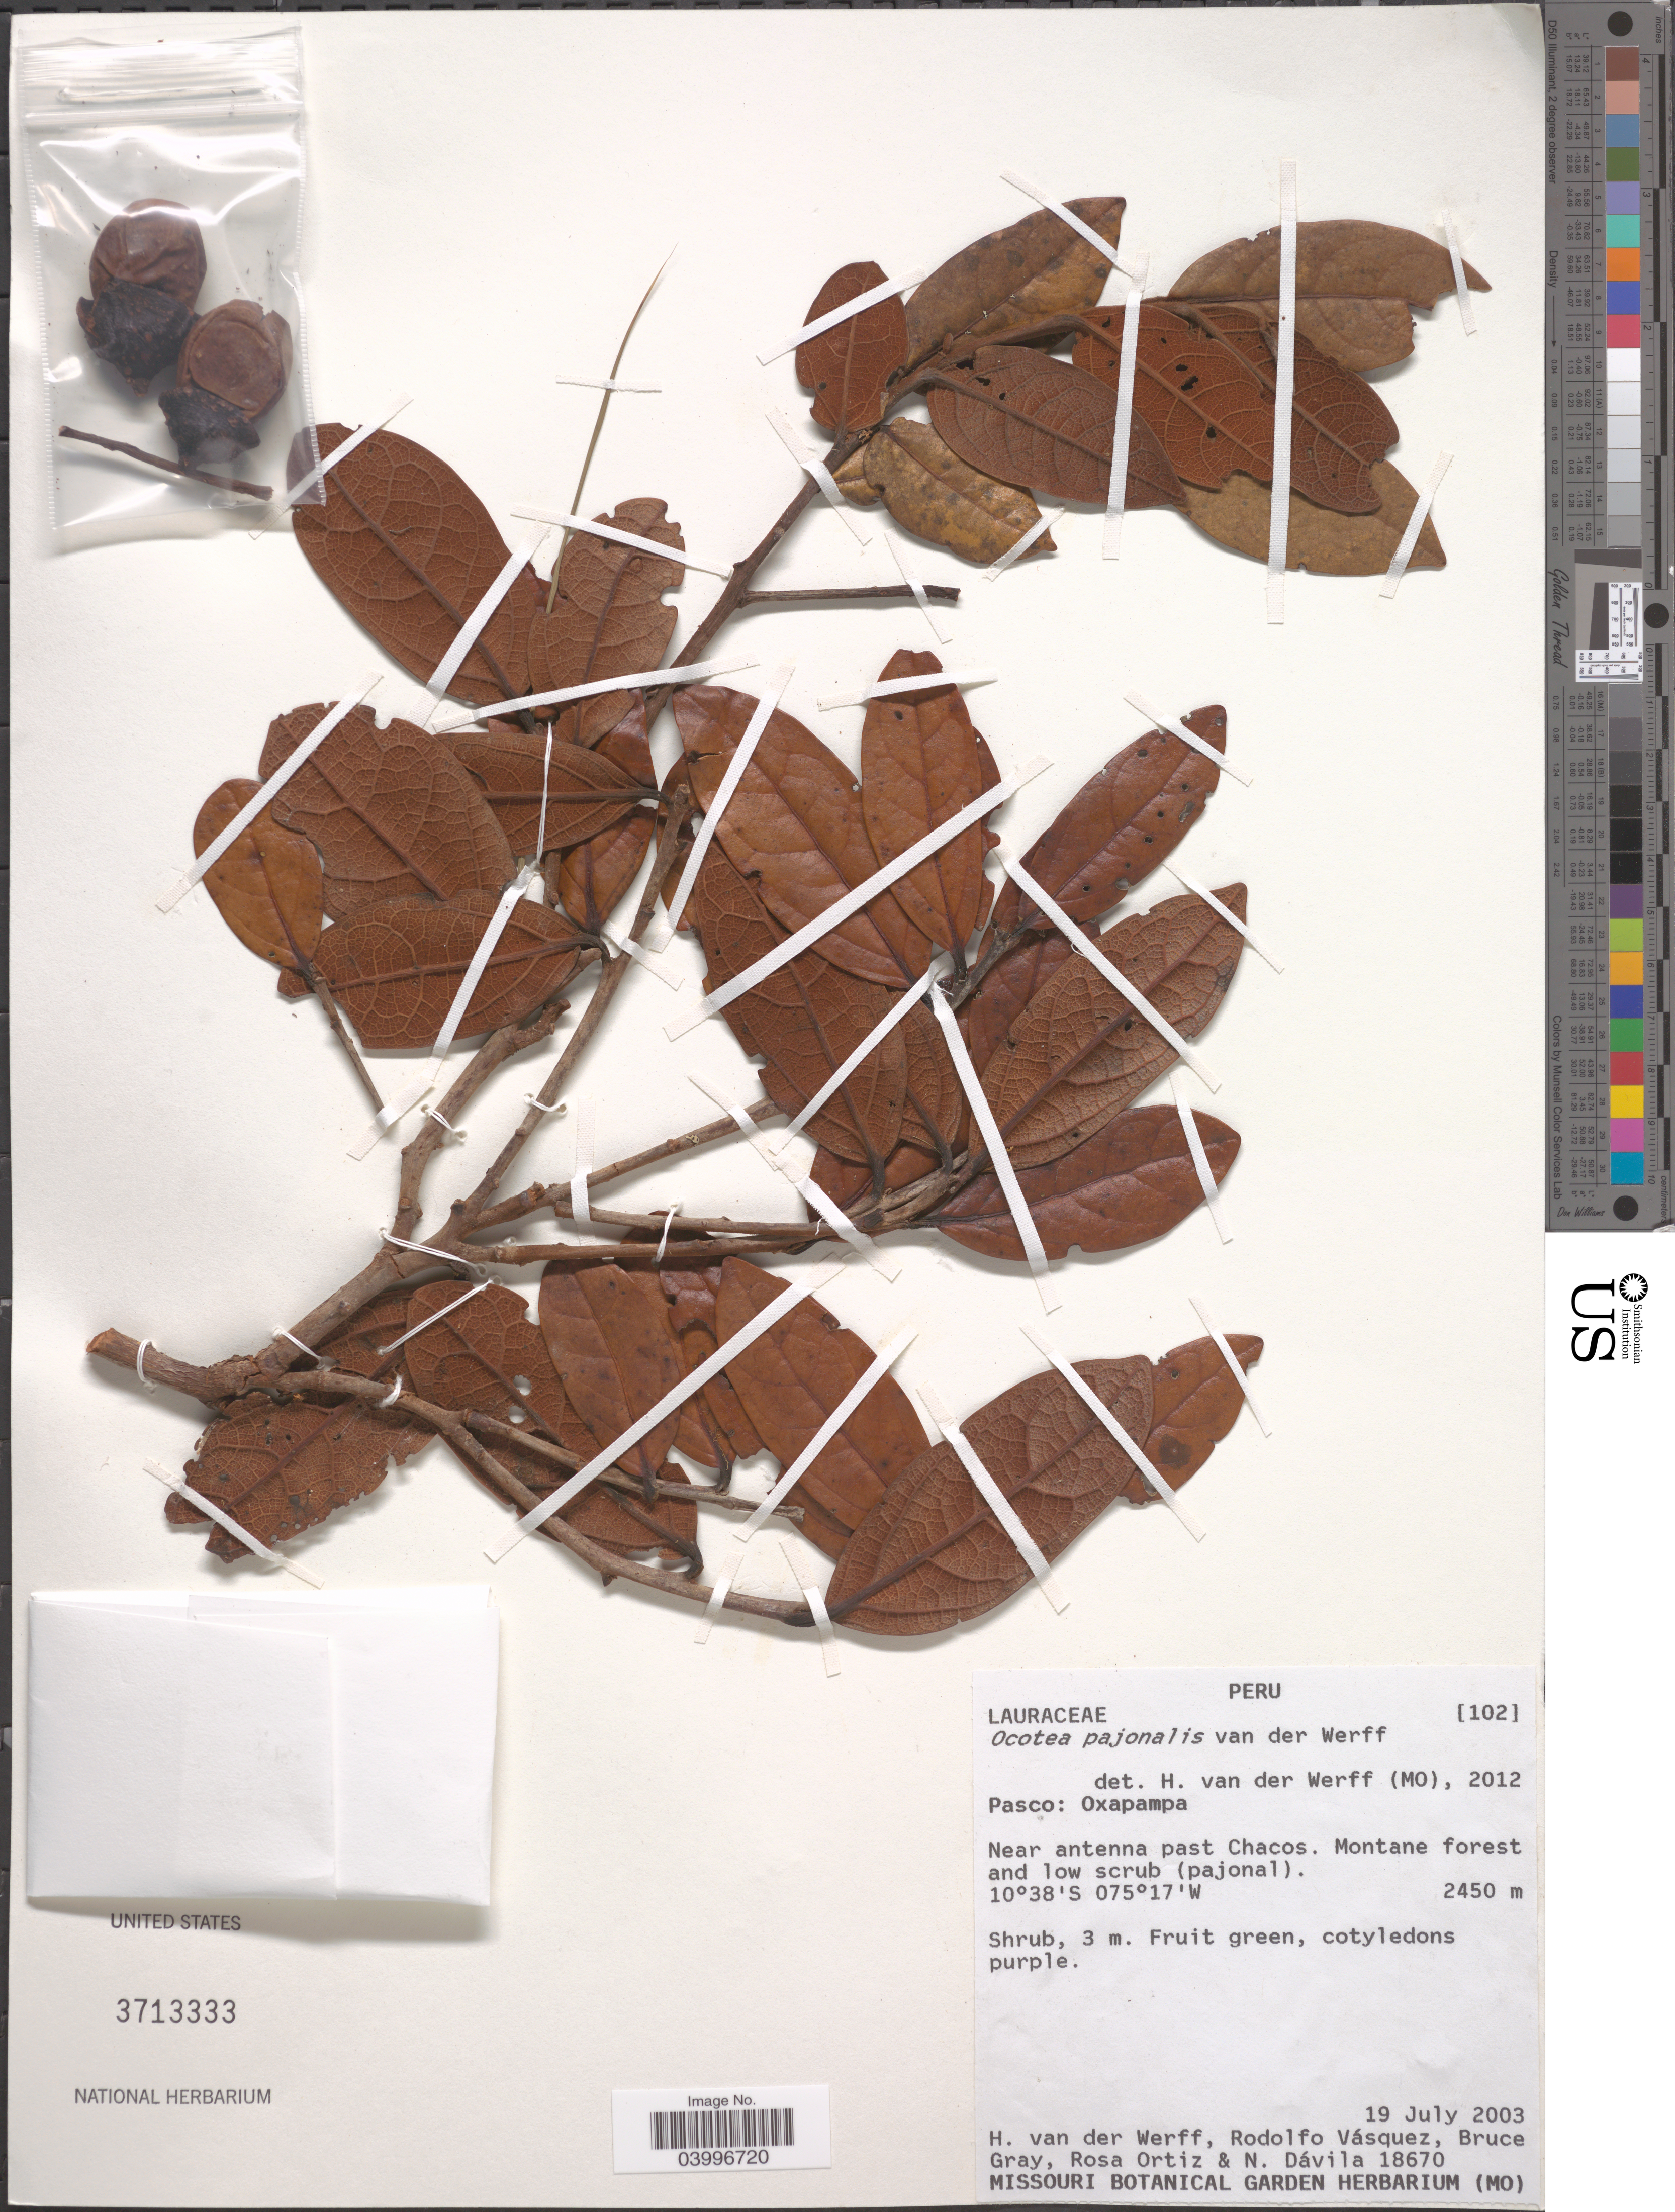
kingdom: Plantae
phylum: Tracheophyta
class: Magnoliopsida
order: Laurales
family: Lauraceae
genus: Ocotea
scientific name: Ocotea pajonalis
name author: van der Werff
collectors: H. van der Werff, R. Vásquez, B. Gray, R. Ortiz & N. Dávila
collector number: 18670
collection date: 2003-07-19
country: Peru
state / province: Pasco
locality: Oxapampa. Near antenna past Chacos.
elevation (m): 2450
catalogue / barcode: US 3713333